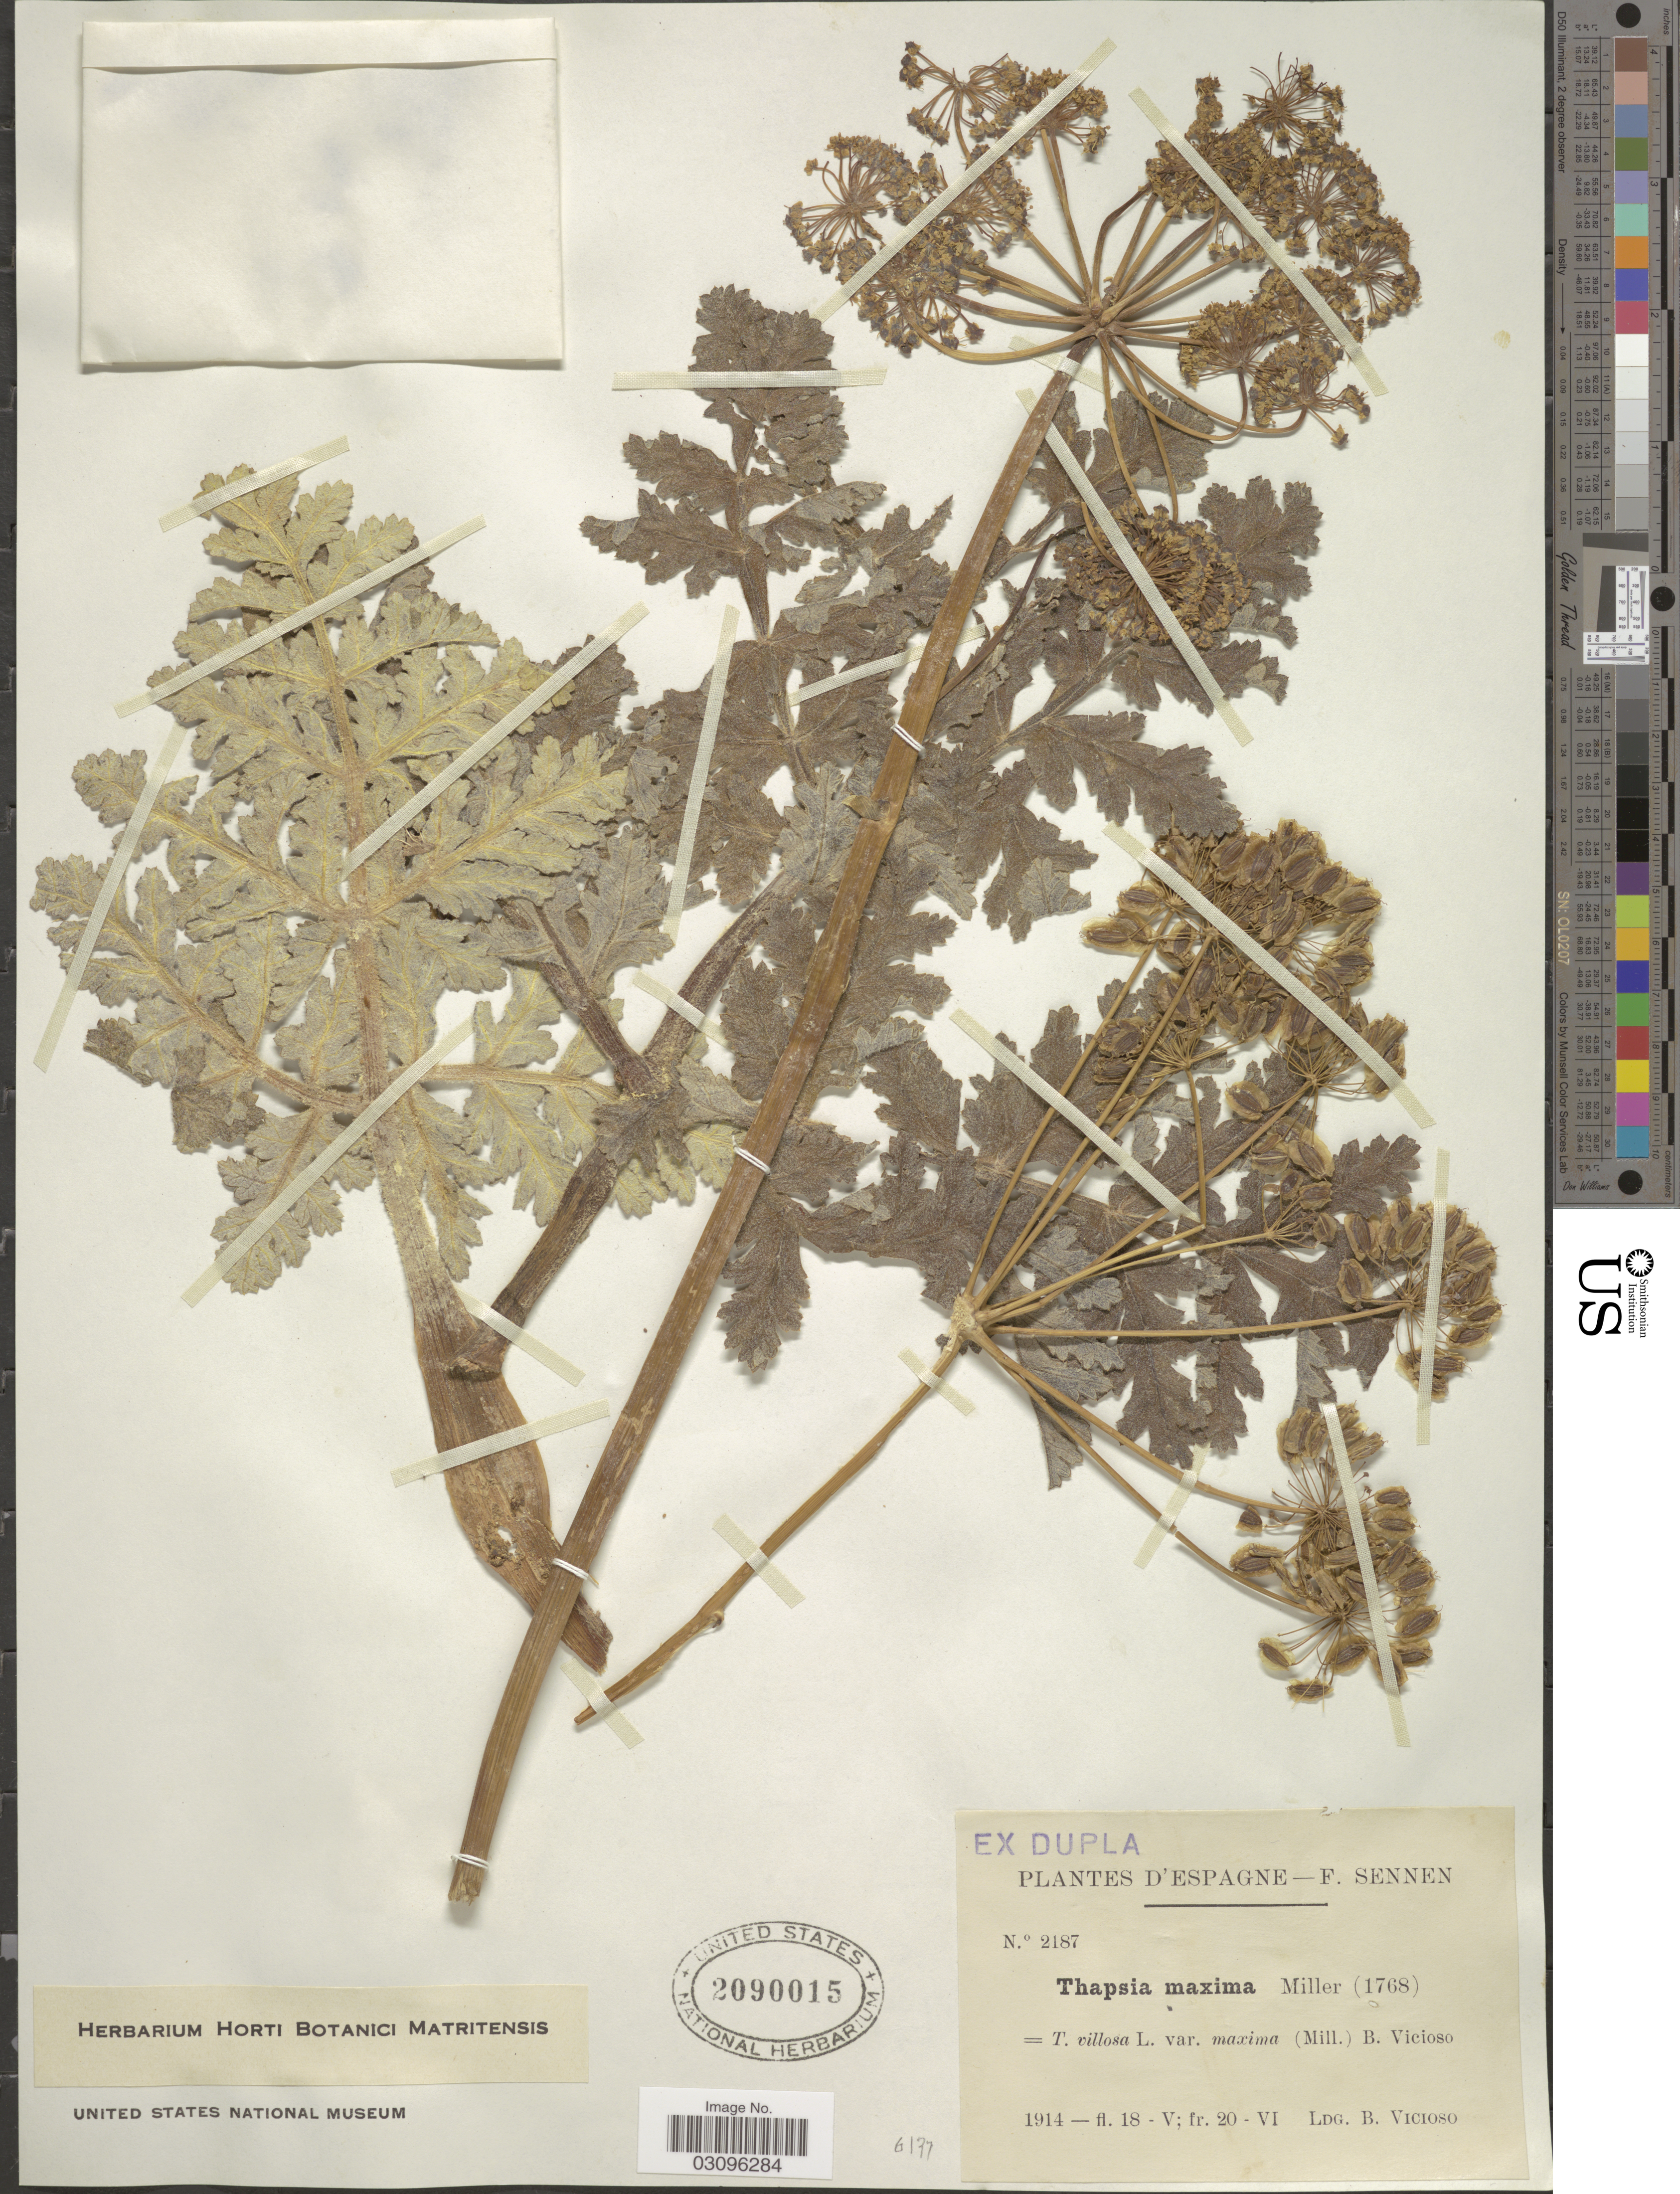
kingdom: Plantae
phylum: Tracheophyta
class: Magnoliopsida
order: Apiales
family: Apiaceae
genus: Thapsia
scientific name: Thapsia maxima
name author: Mill.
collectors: Vicioso, B.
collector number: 2187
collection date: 1914-05-18/1914-06-20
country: Spain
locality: Espagne.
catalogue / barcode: US 2090015